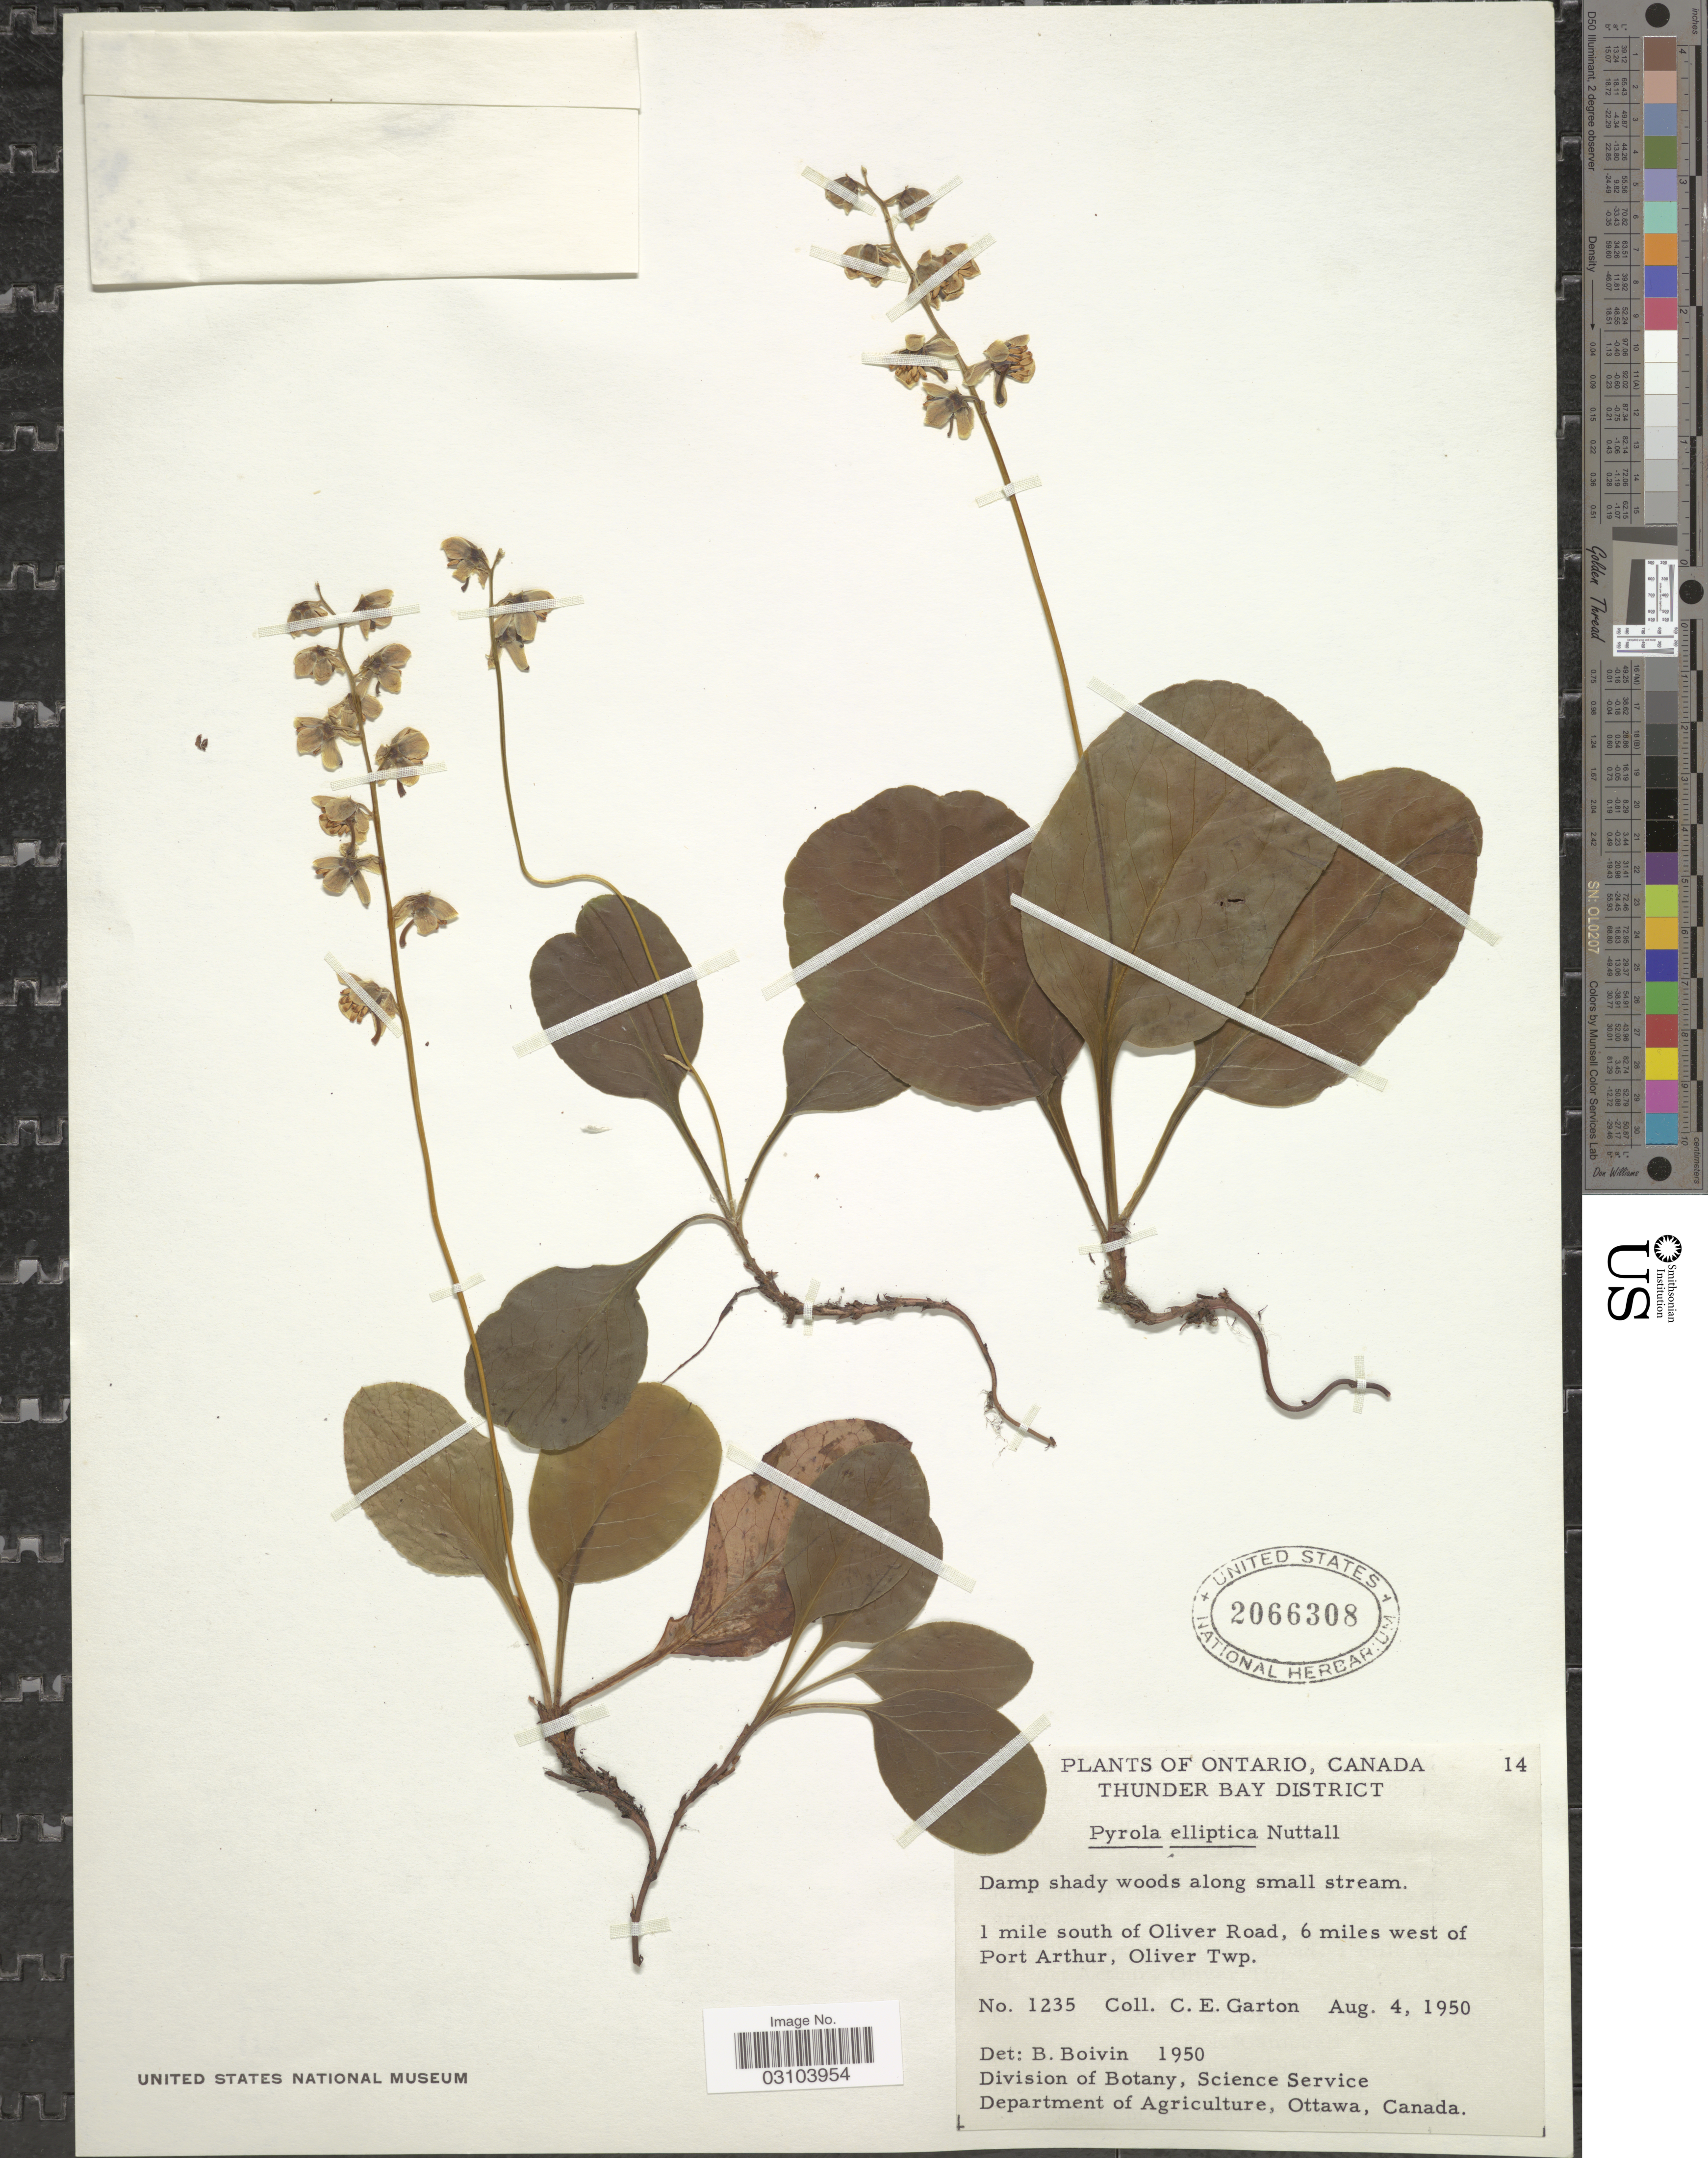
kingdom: Plantae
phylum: Tracheophyta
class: Magnoliopsida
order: Ericales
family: Ericaceae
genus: Pyrola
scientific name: Pyrola elliptica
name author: Nutt.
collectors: C. E. Garton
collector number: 1235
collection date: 1950-08-04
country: Canada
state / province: Ontario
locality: Thunder Bay District. 1 mile south of Oliver Road, 6 miles west of Port Arthur, Oliver Twp.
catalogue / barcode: US 2066308